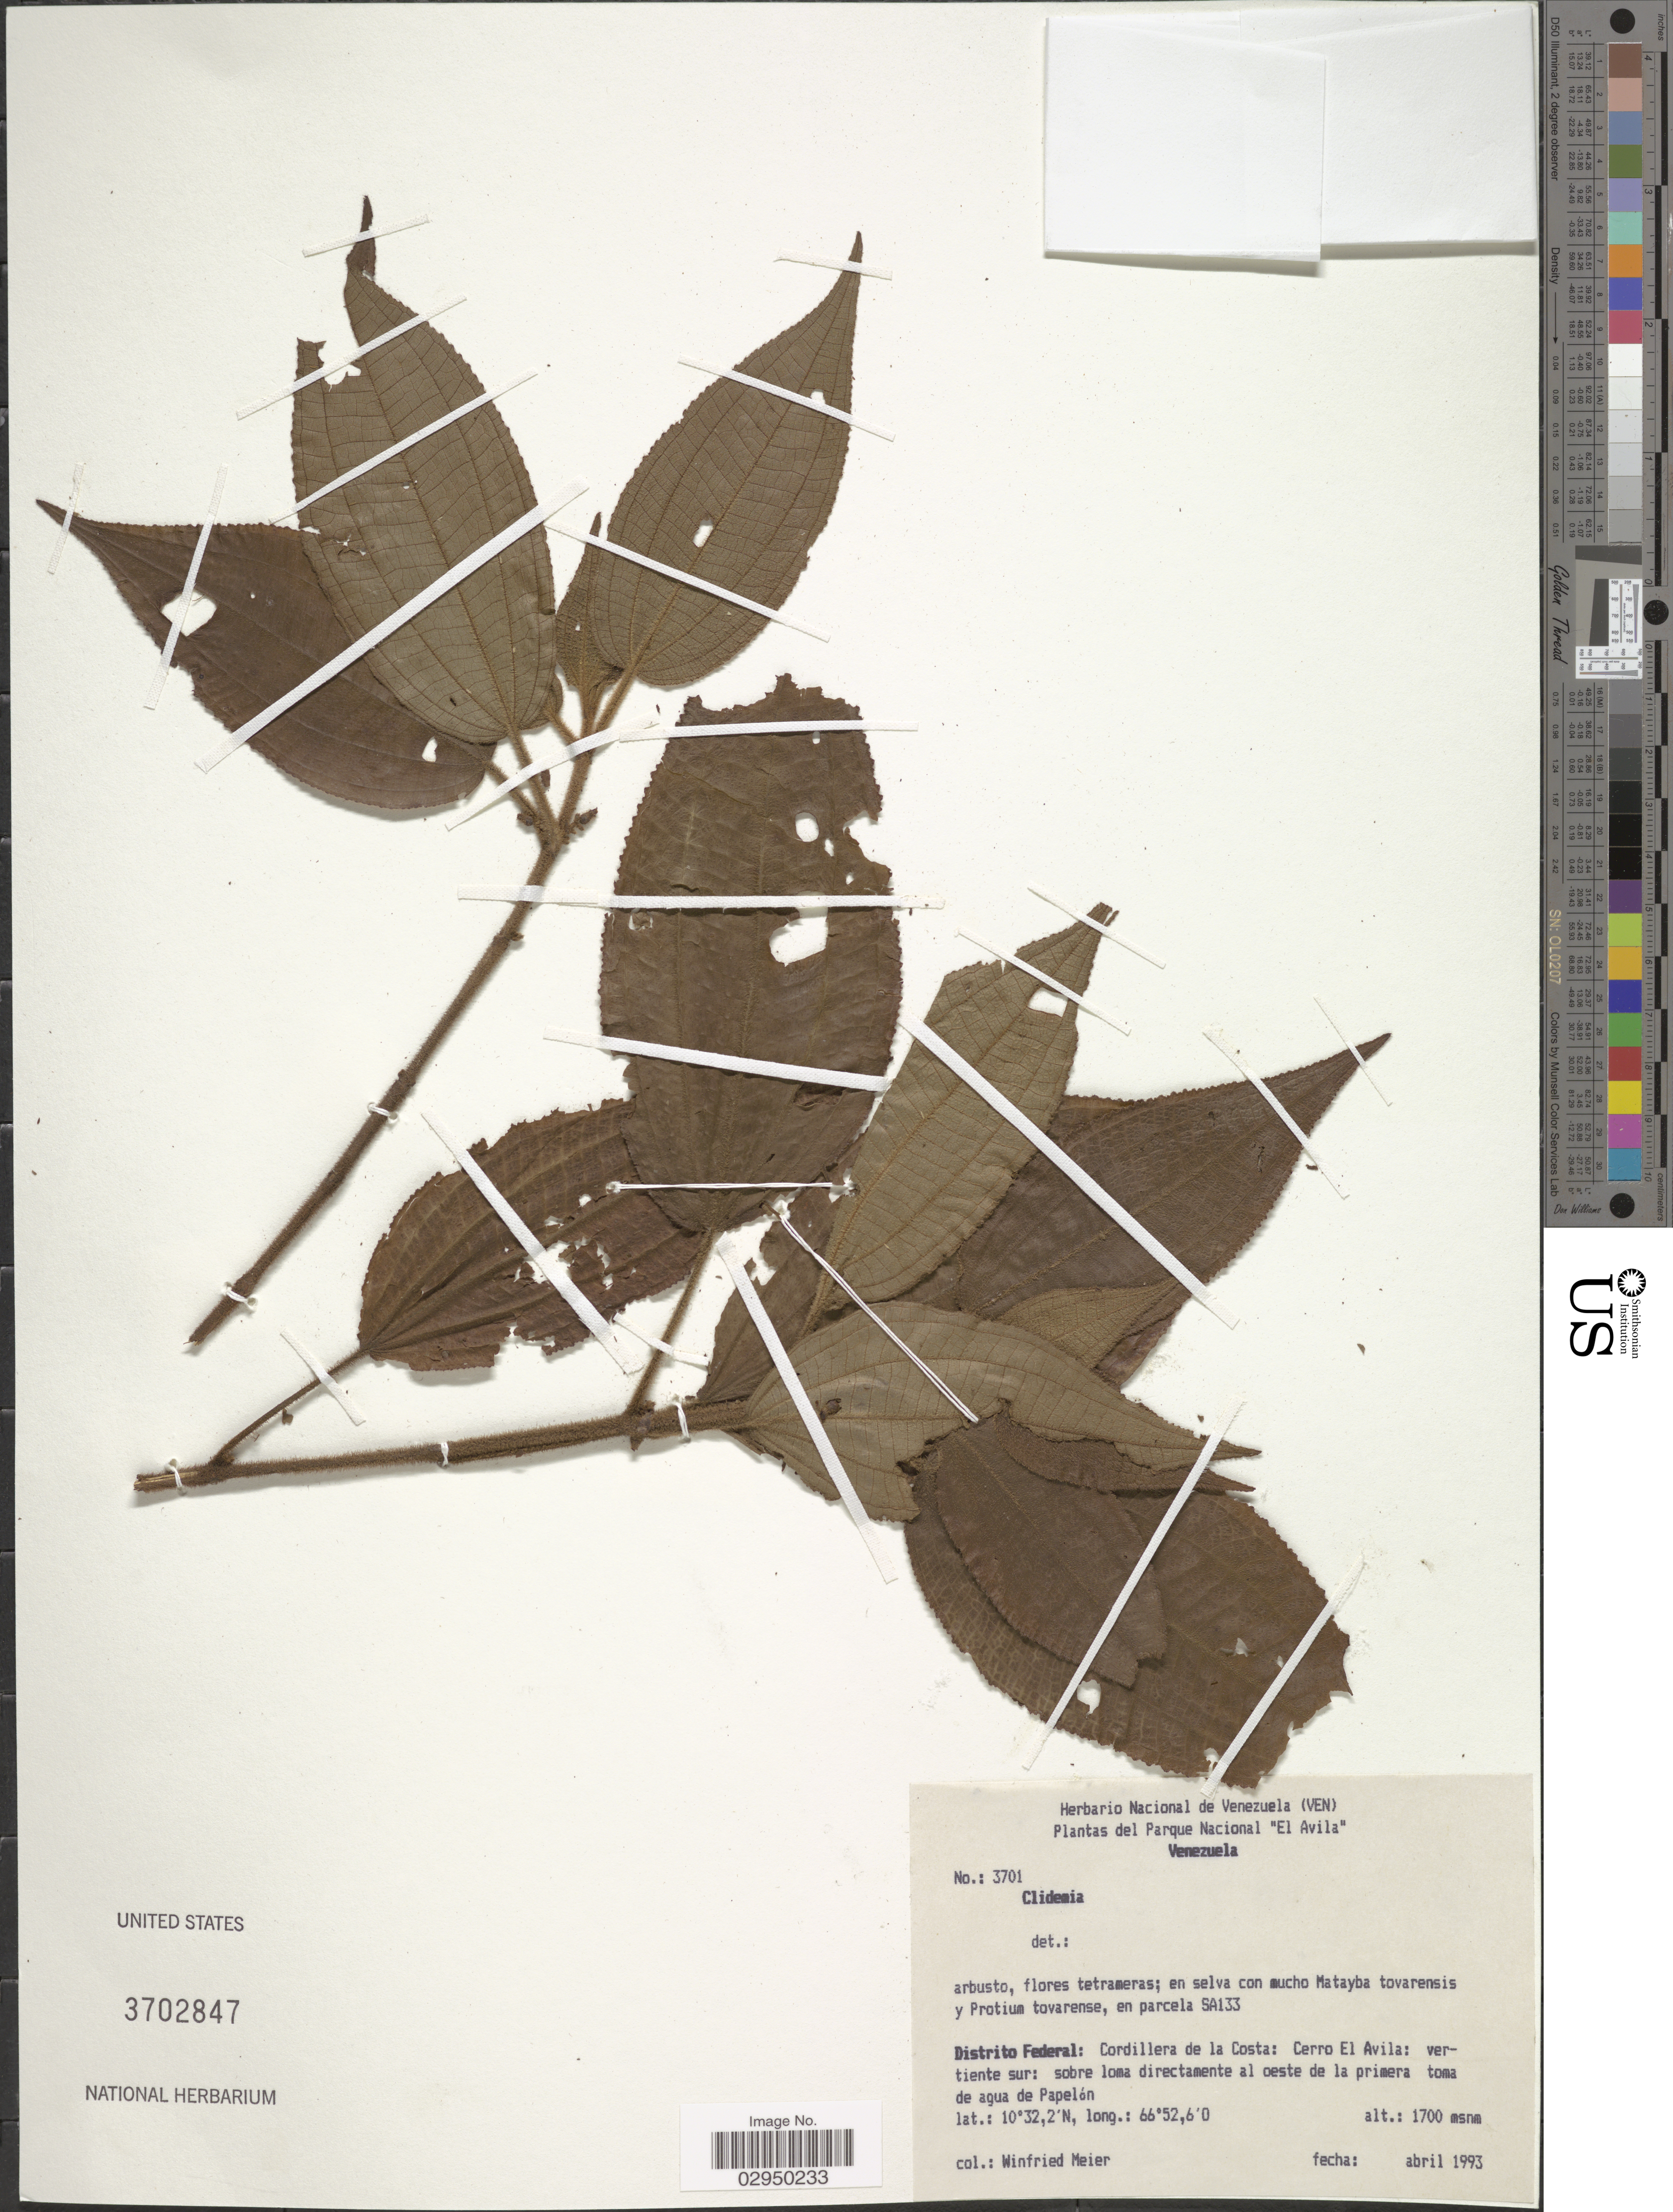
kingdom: Plantae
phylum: Tracheophyta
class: Magnoliopsida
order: Myrtales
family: Melastomataceae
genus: Clidemia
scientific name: Clidemia sp.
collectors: W. Meier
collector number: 3701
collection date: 1993-04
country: Venezuela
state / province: Miranda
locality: Parque Nacional "El Avila". Distrito Federal: Cordillera de la Costa: Cerro El Avila: vertiente sur: sobre loma directamente al oeste de la primera toma de agua de Papelón.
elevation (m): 1700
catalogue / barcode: US 3702847